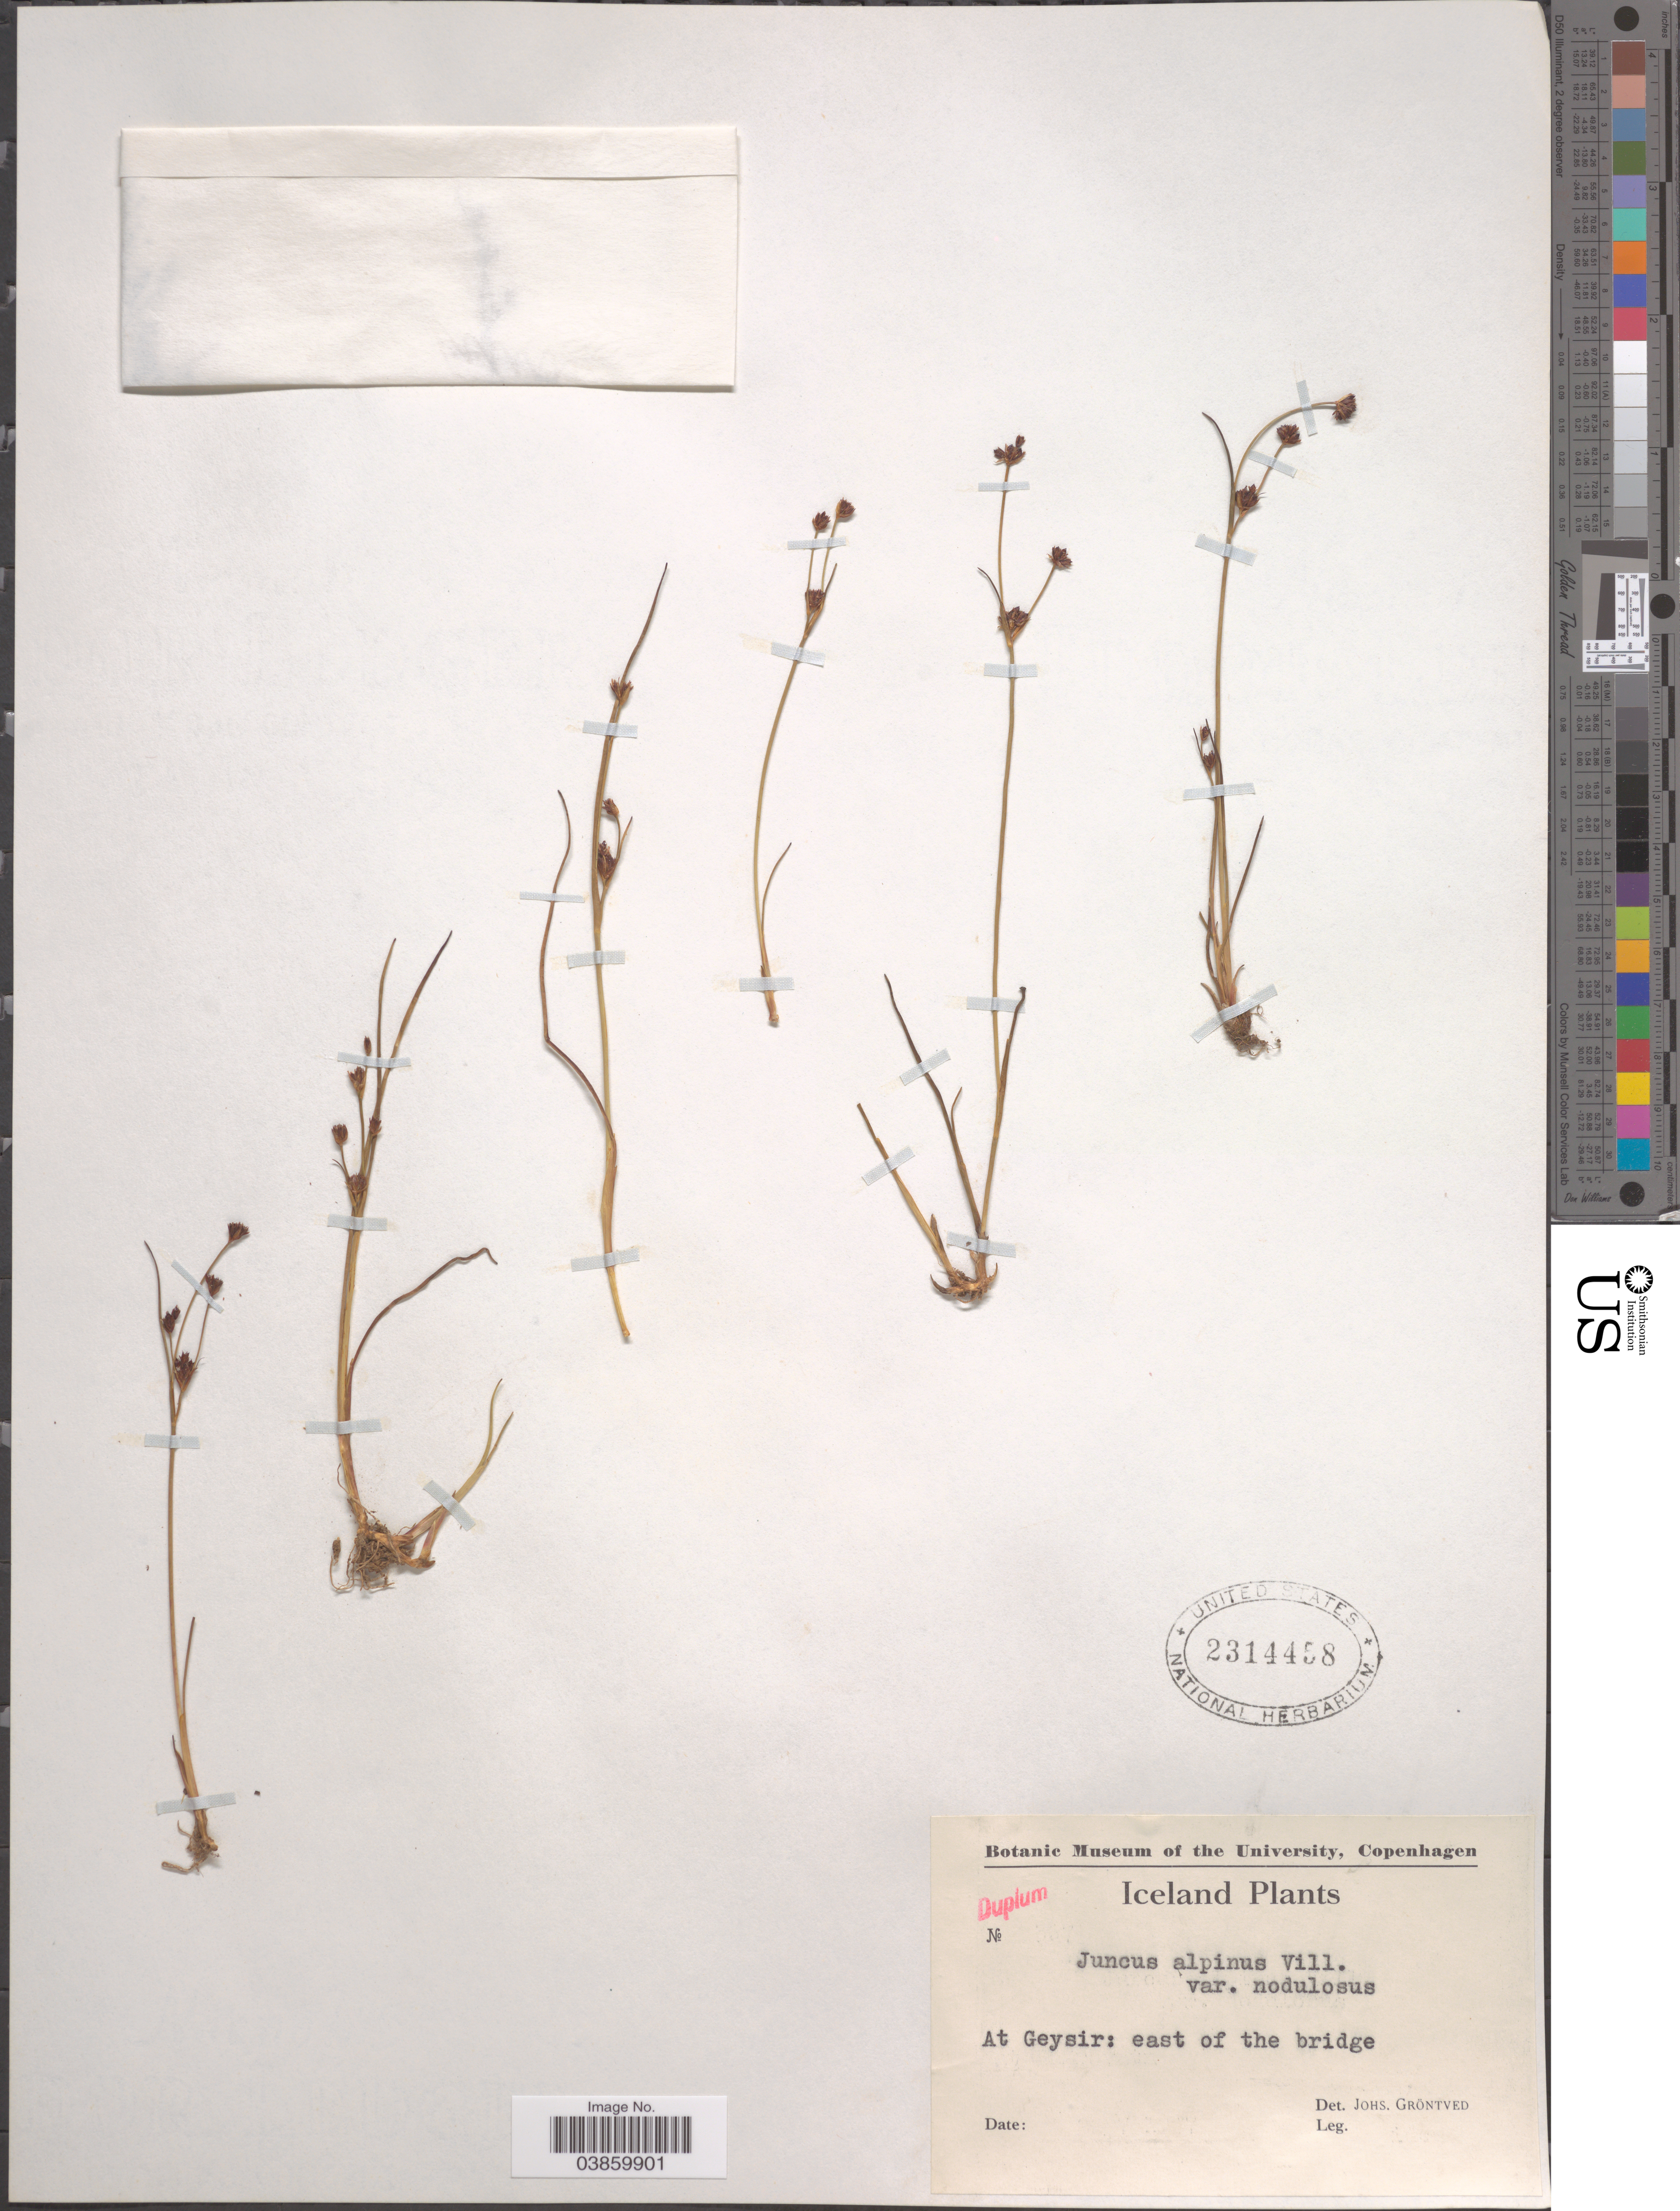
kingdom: Plantae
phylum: Tracheophyta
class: Liliopsida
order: Poales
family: Juncaceae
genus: Juncus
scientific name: Juncus alpinus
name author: Vill.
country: Iceland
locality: At Geysir: east of the bridge.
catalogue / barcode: US 2314458